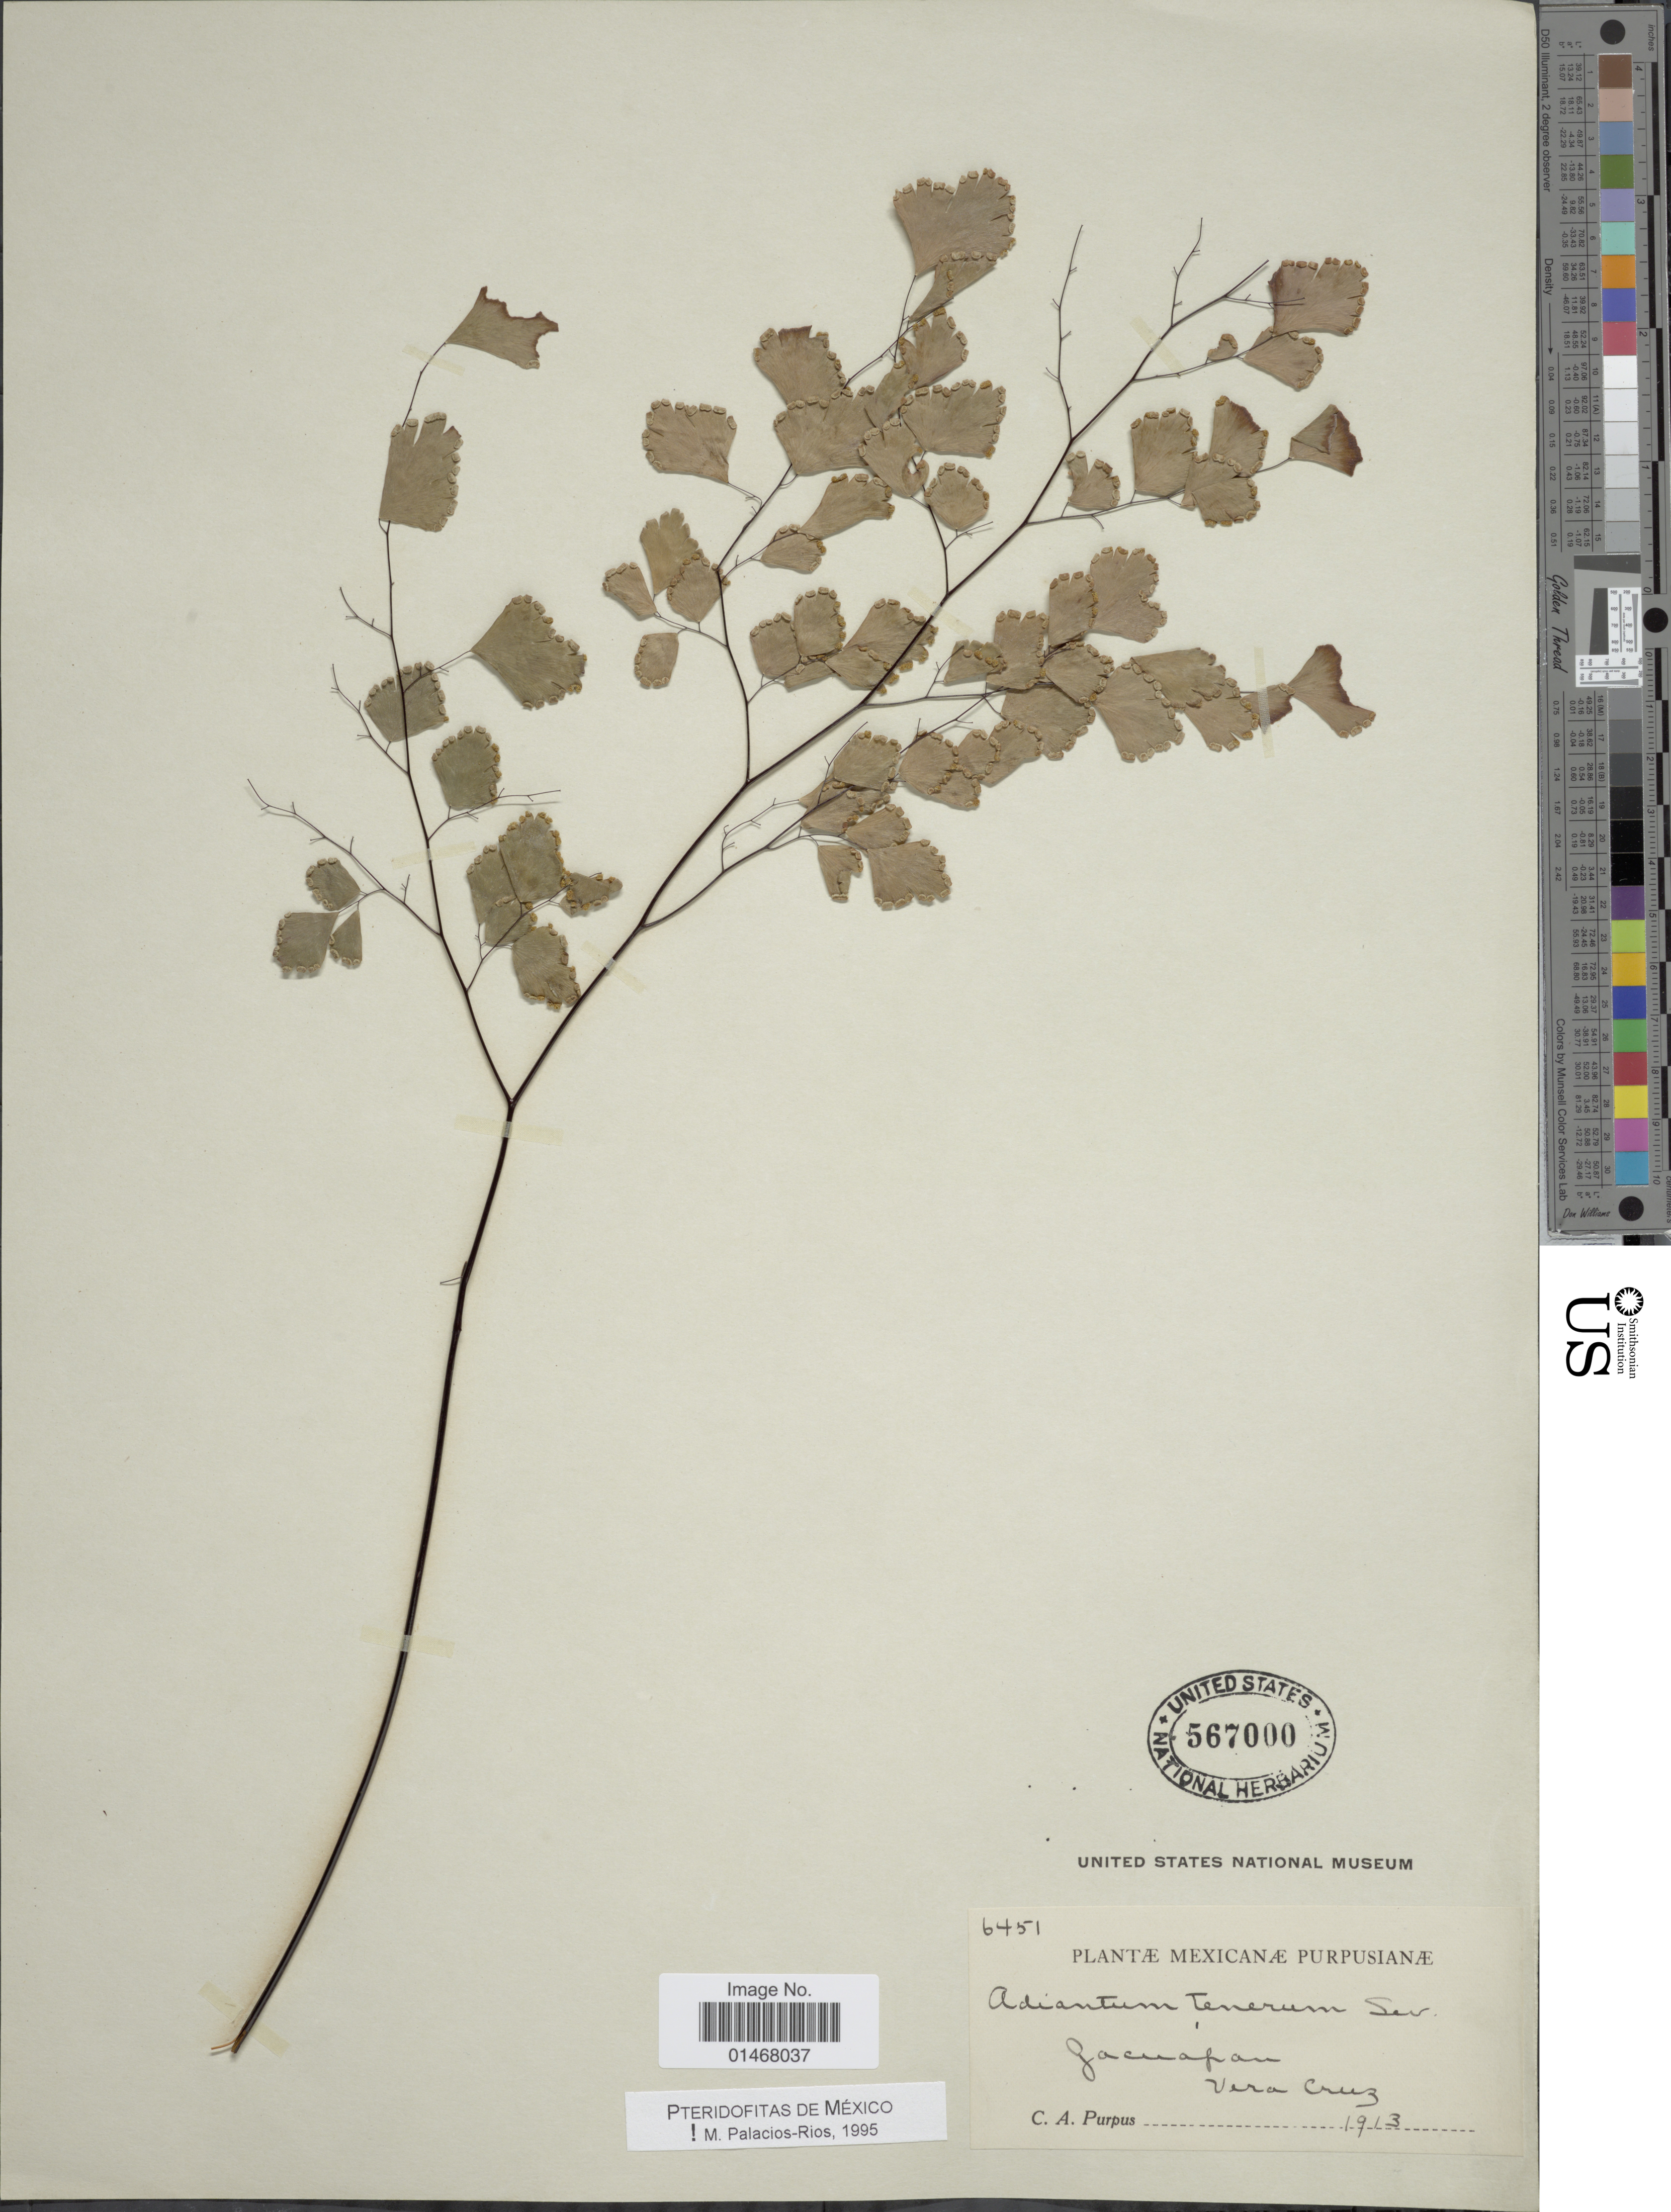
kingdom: Plantae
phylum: Tracheophyta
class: Polypodiopsida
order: Polypodiales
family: Pteridaceae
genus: Adiantum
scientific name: Adiantum tenerum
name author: Sw.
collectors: C. A. Purpus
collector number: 6451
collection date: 1913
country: Mexico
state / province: Veracruz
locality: Zacuapan Vera Cruz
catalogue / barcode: US 567000